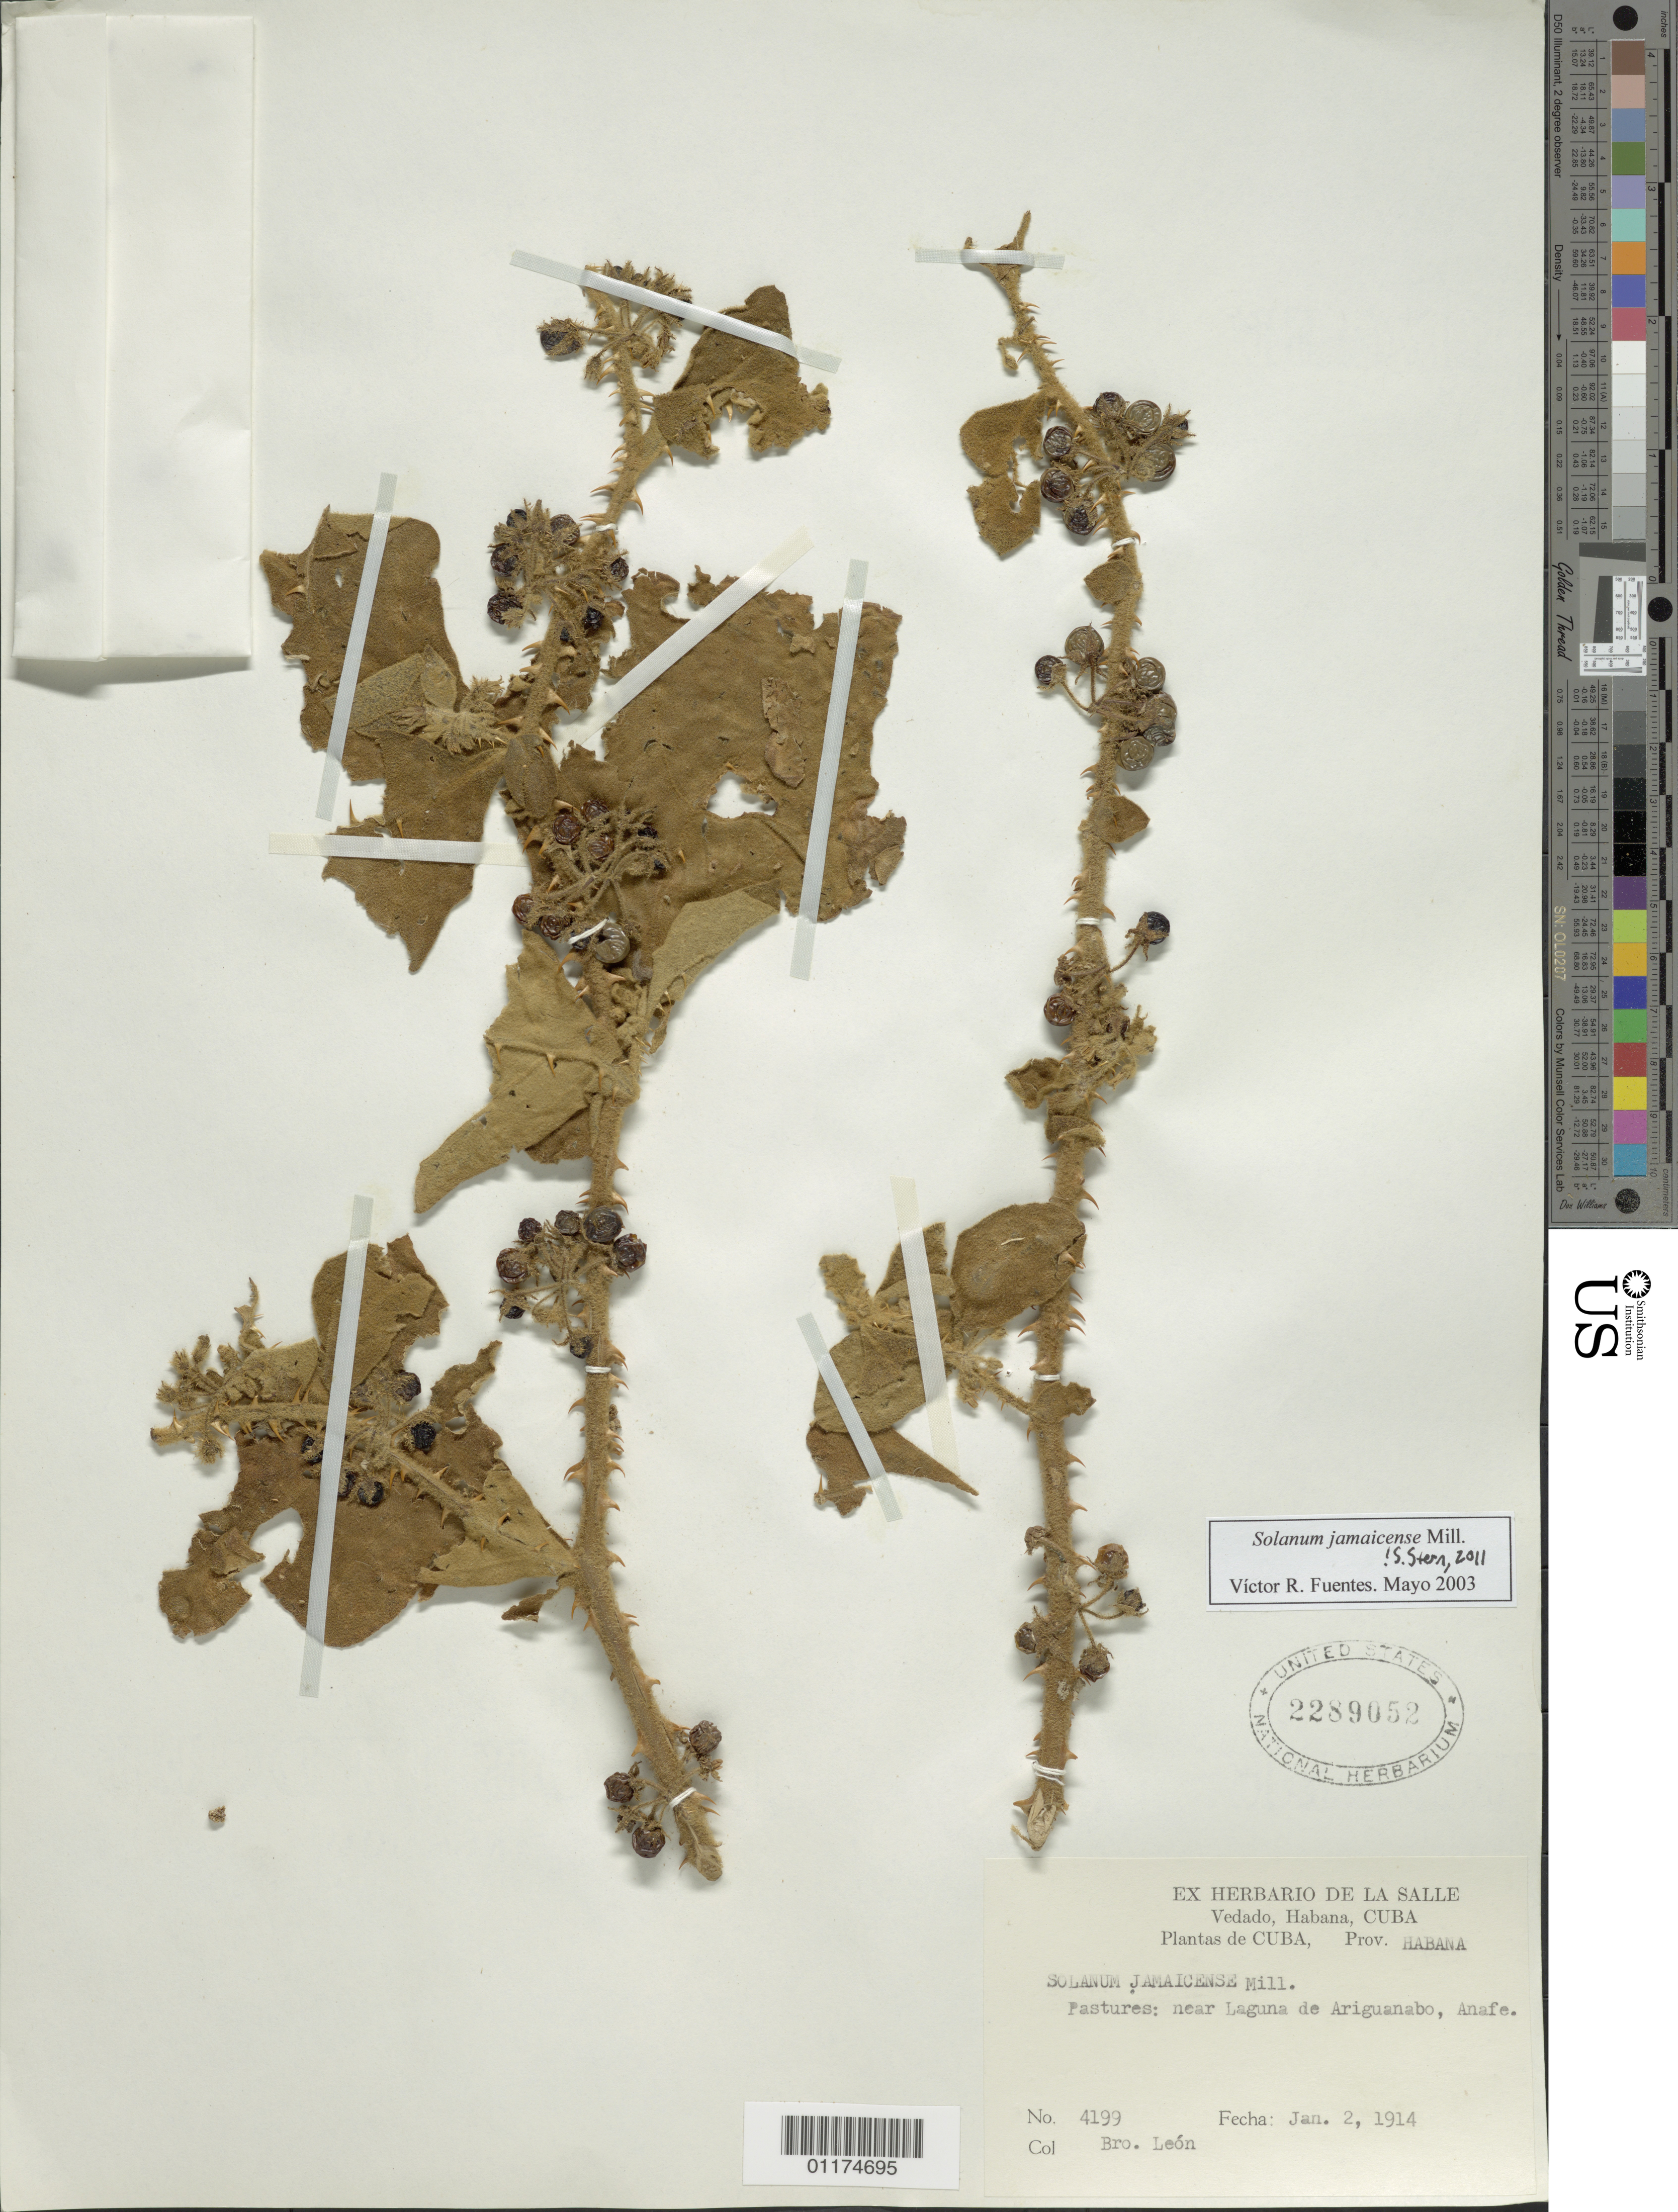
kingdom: Plantae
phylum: Tracheophyta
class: Magnoliopsida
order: Solanales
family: Solanaceae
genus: Solanum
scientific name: Solanum jamaicense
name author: Mill.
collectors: Bro. León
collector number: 4199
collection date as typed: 02 Jan 1914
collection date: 1914-01-02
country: Cuba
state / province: La Habana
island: Cuba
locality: Pastures: near Laguna de Ariguanabo, Anafe.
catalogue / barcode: US 2289052